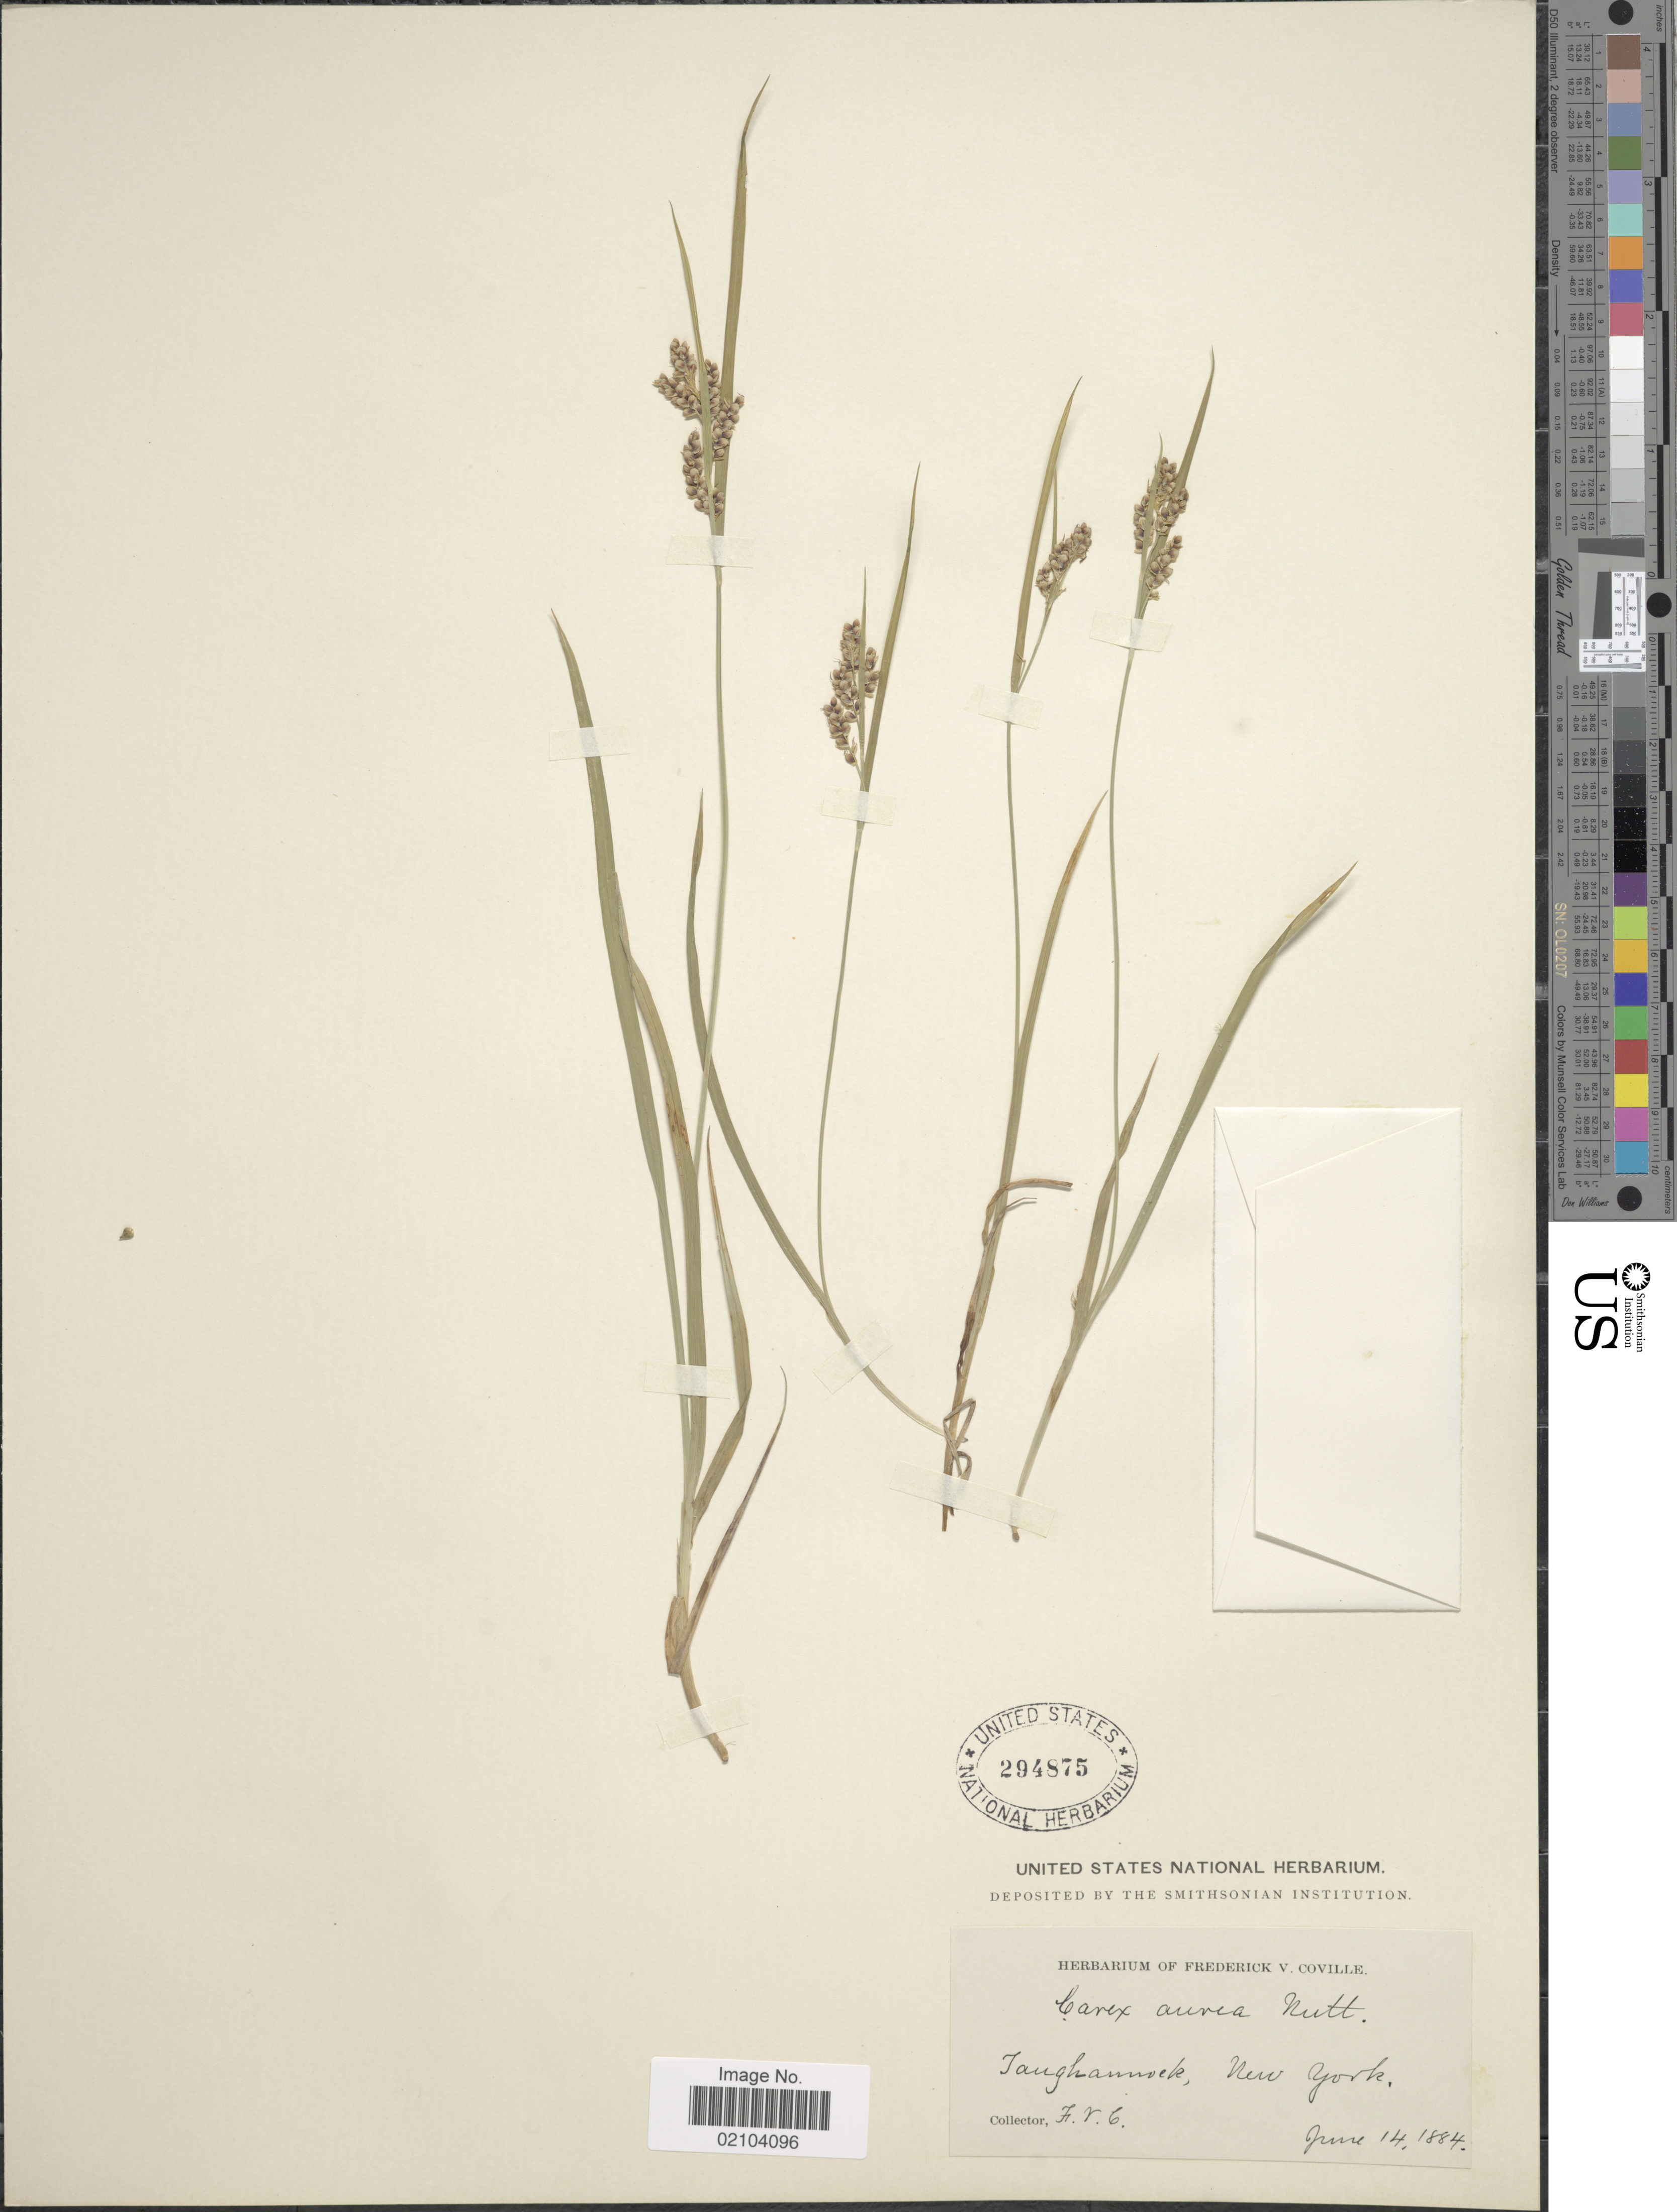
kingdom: Plantae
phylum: Tracheophyta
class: Liliopsida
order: Poales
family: Cyperaceae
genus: Carex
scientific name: Carex aurea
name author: Nutt.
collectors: F. V. Coville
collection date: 1884-06-14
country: United States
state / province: New York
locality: Taughannock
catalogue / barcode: US 294875